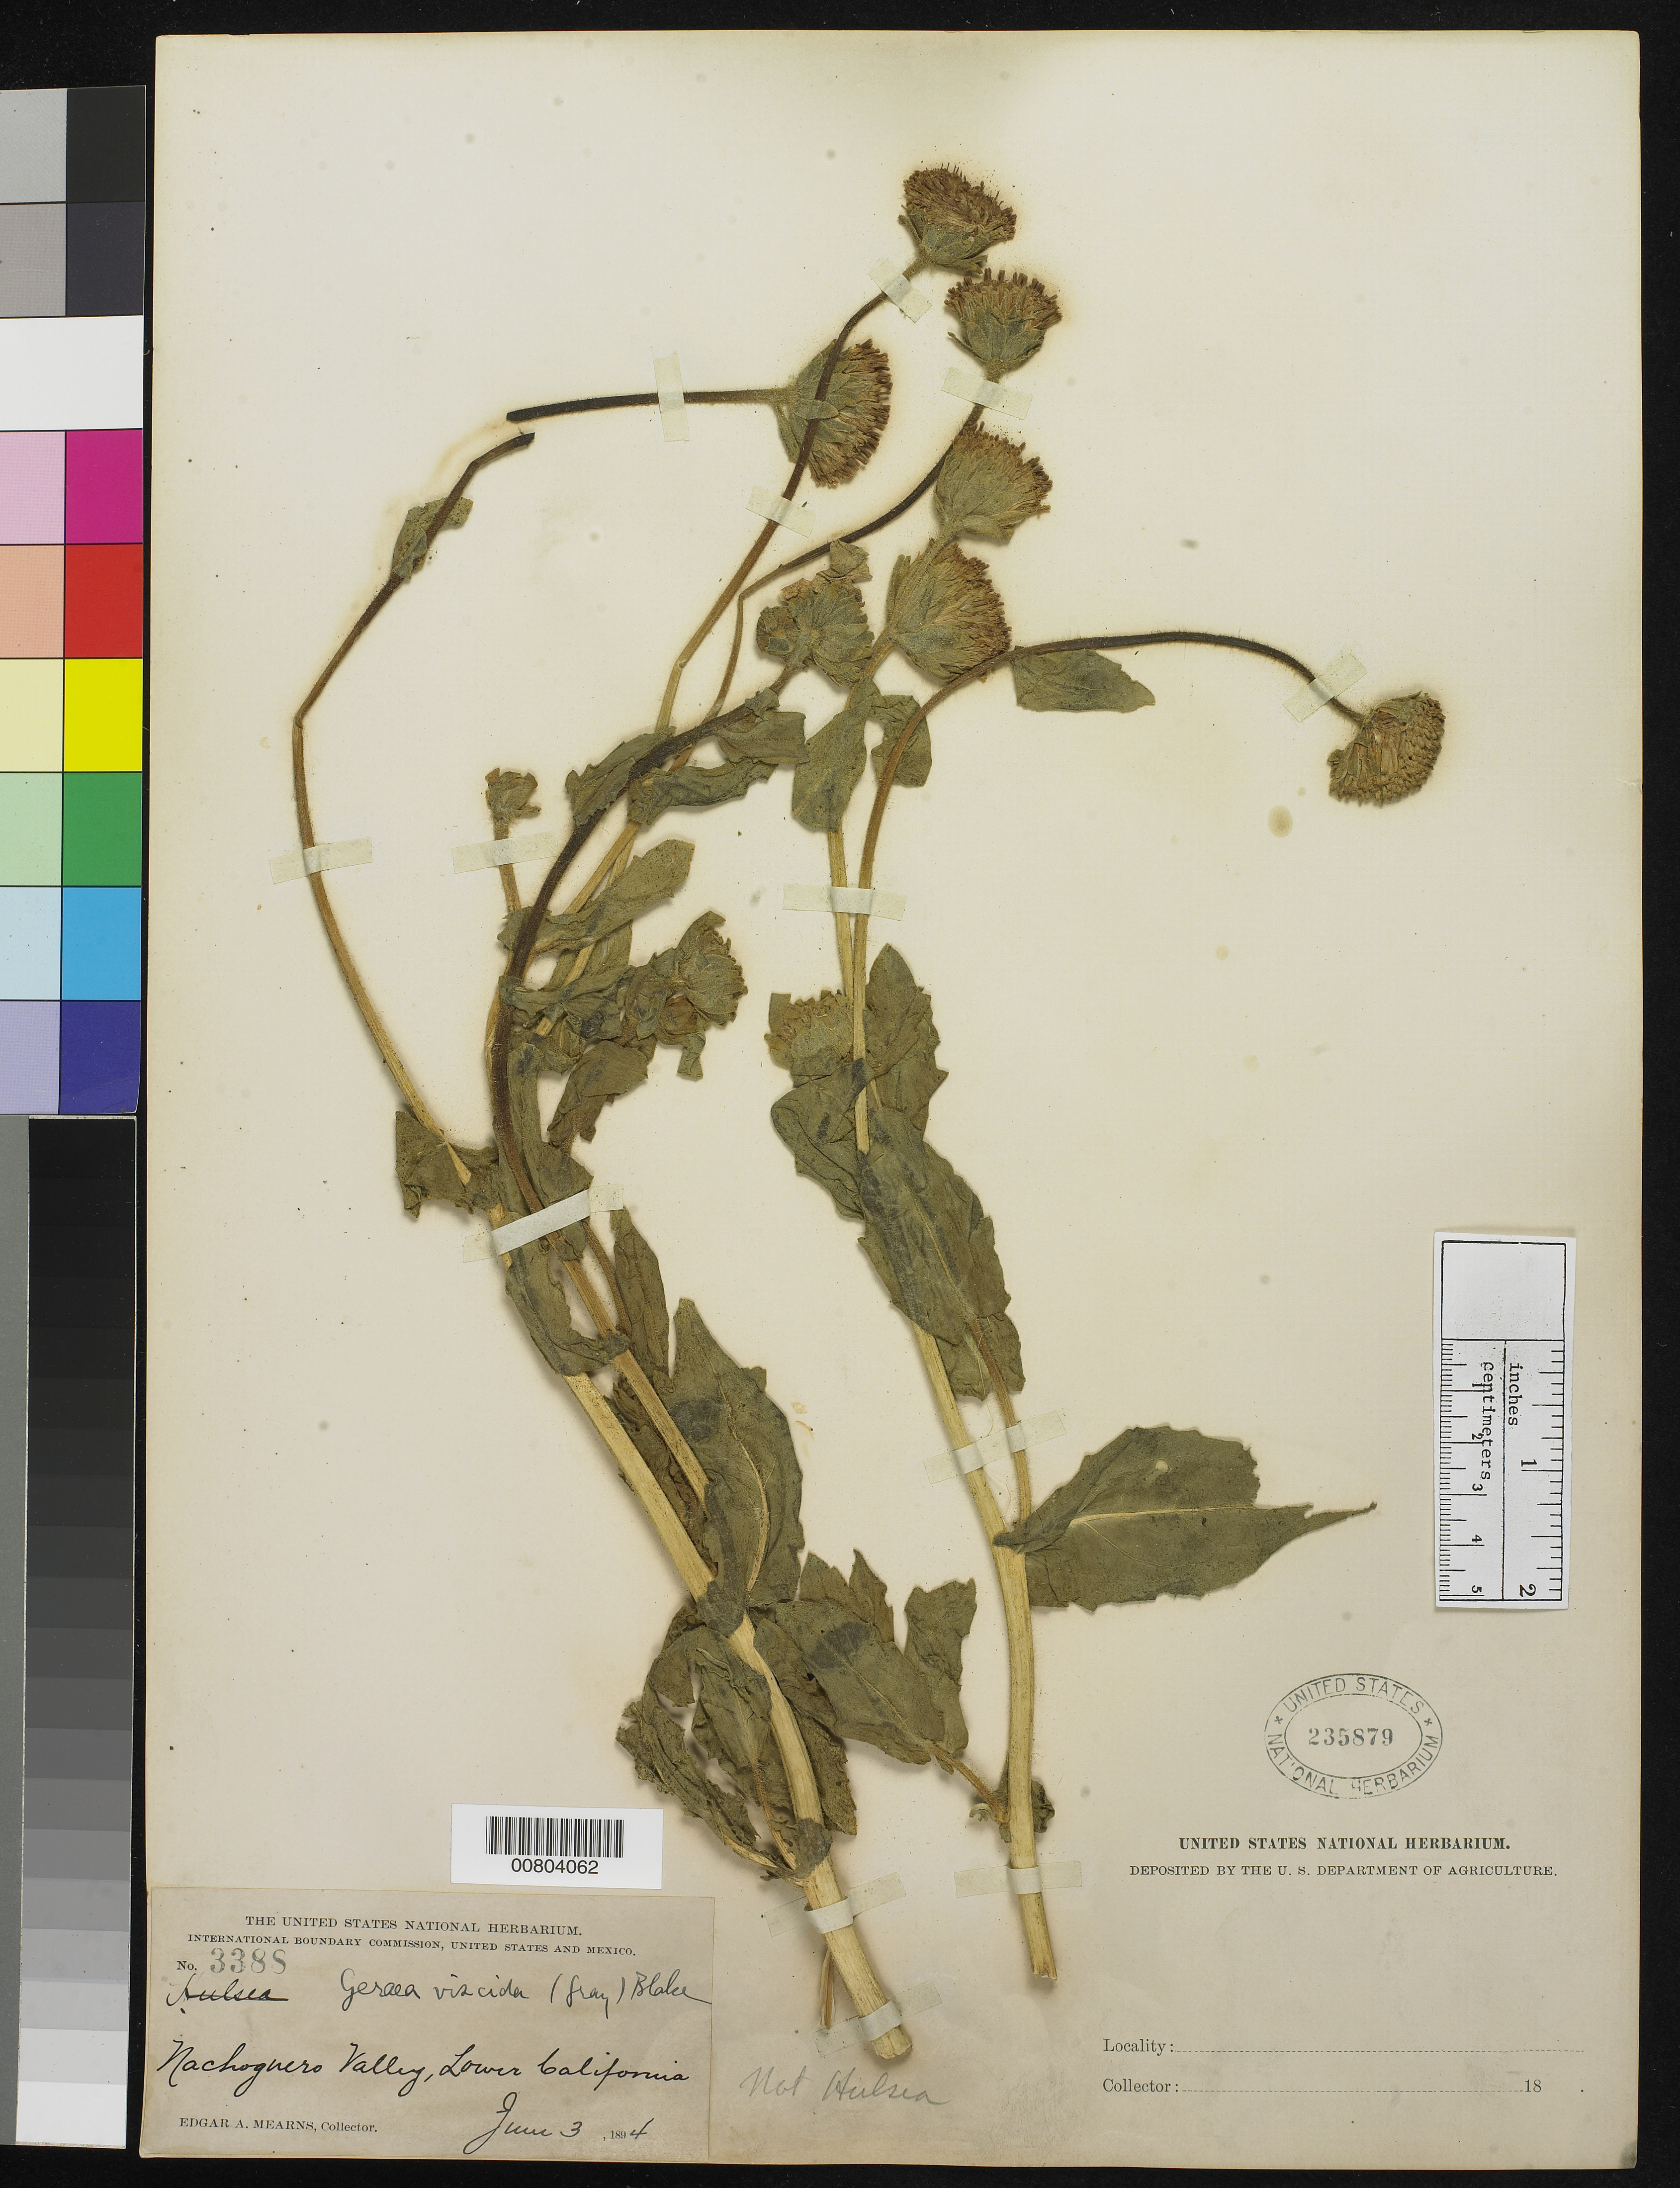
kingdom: Plantae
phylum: Tracheophyta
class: Magnoliopsida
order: Asterales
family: Asteraceae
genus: Geraea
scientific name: Geraea viscida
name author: (A. Gray) S.F. Blake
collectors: E. A. Mearns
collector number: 3388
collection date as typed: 03 Jun 1894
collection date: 1894-06-03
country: Mexico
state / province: Baja California Norte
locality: Nachoguero Valley, Baja California.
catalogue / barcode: US 235879